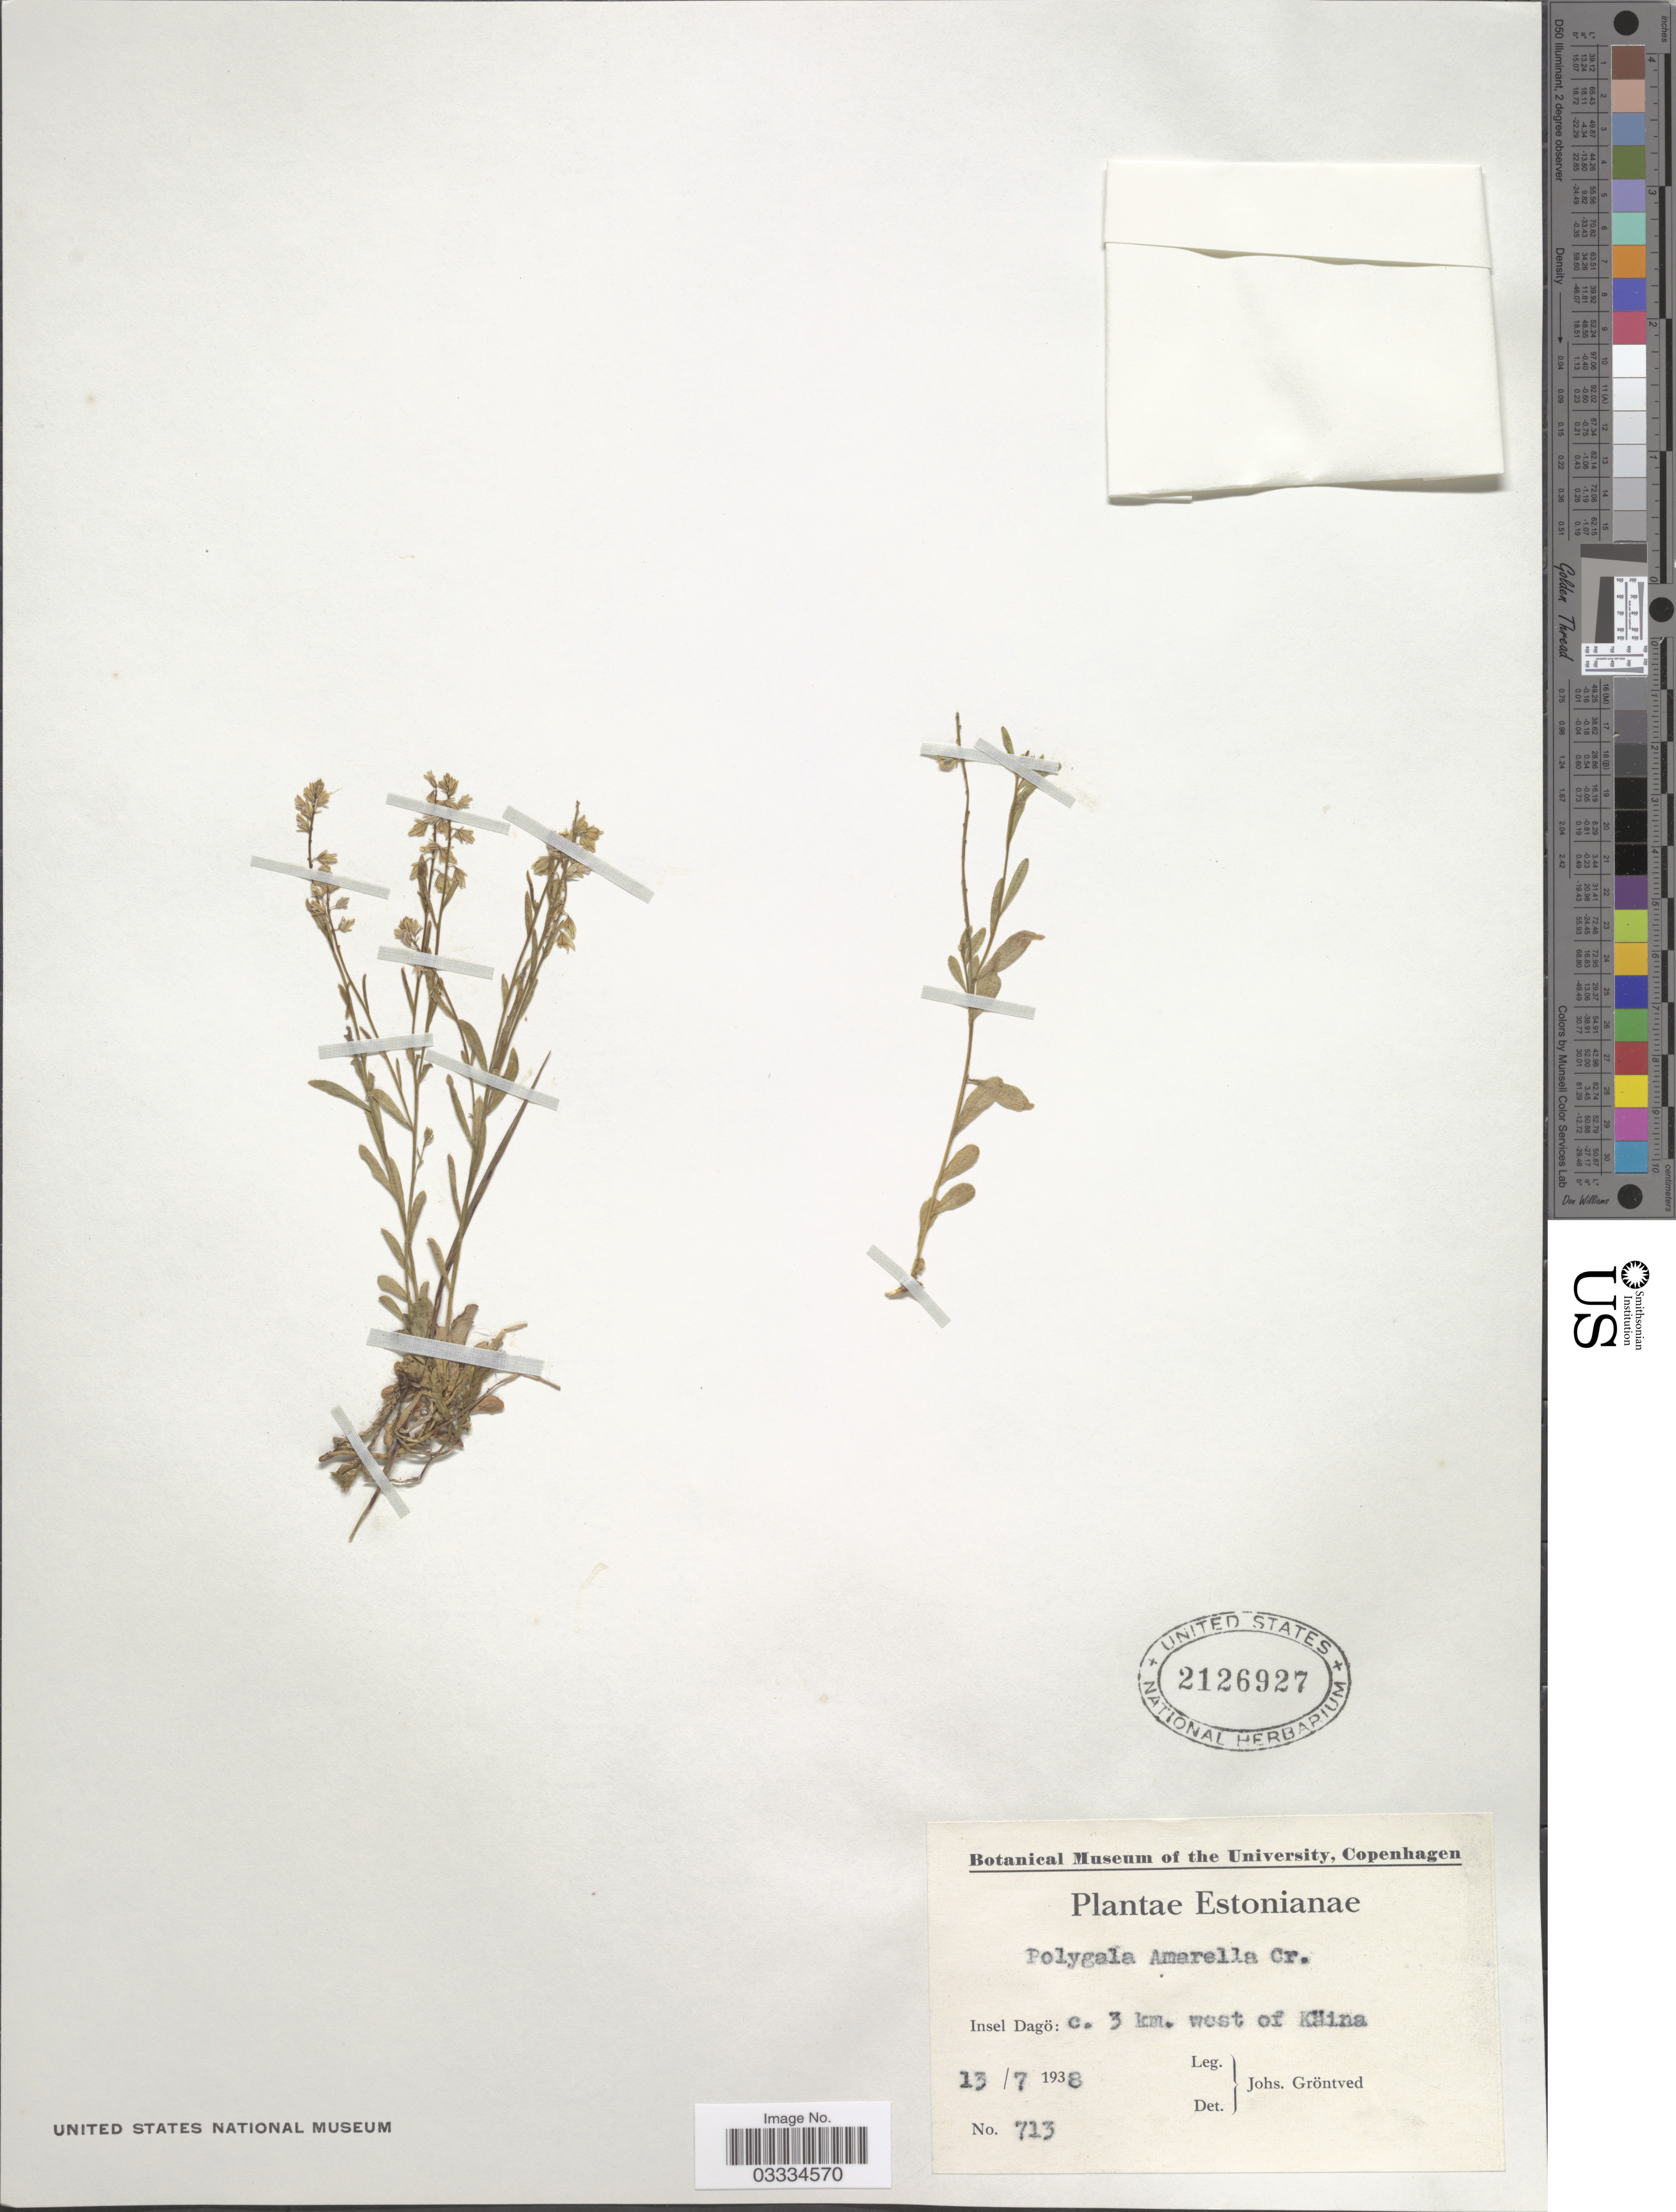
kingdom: Plantae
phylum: Tracheophyta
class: Magnoliopsida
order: Fabales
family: Polygalaceae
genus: Polygala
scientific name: Polygala amarella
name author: Crantz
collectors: J. Gröntved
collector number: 713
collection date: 1938-07-13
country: Estonia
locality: Insel Dagö: c. 3 km. west of Käina.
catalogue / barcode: US 2126927